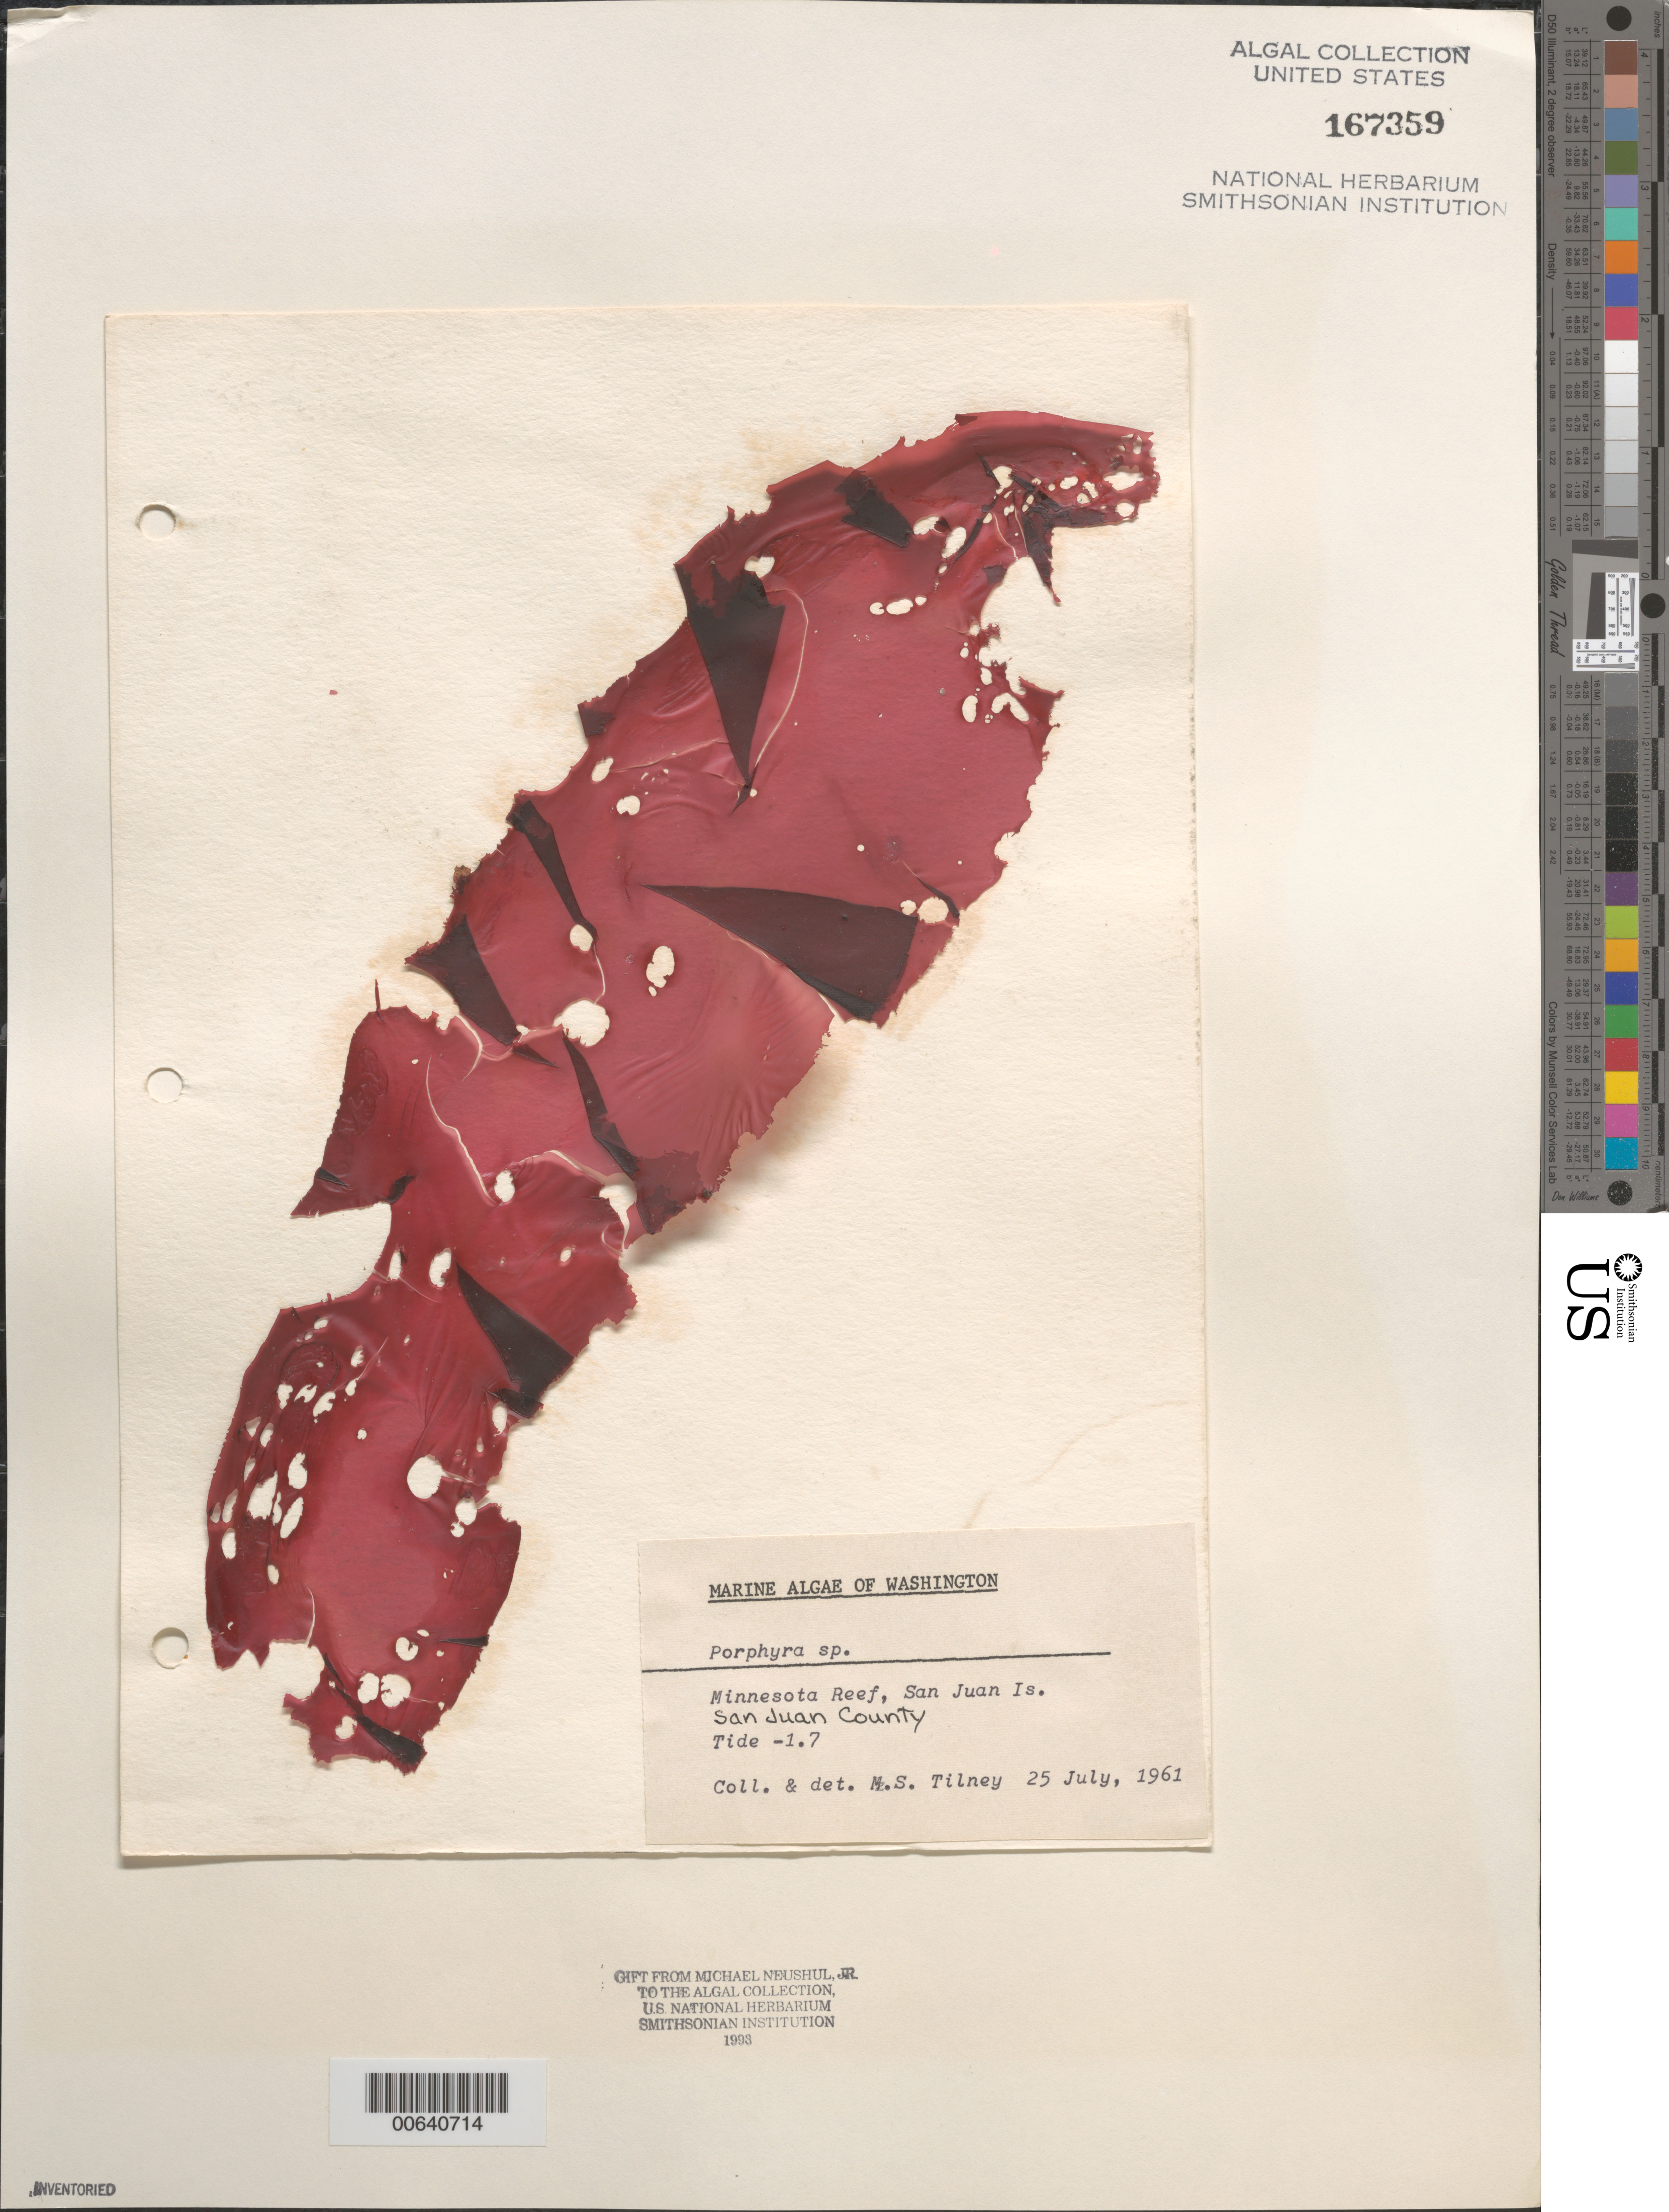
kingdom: Plantae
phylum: Rhodophyta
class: Bangiophyceae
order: Bangiales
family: Bangiaceae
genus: Porphyra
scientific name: Porphyra sp.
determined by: Tilney, M. S.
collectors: M. Tilney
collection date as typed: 25 Jul 1961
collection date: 1961-07-25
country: United States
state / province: Washington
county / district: San Juan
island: San Juan Island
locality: Minnesota Reef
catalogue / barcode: US 167359